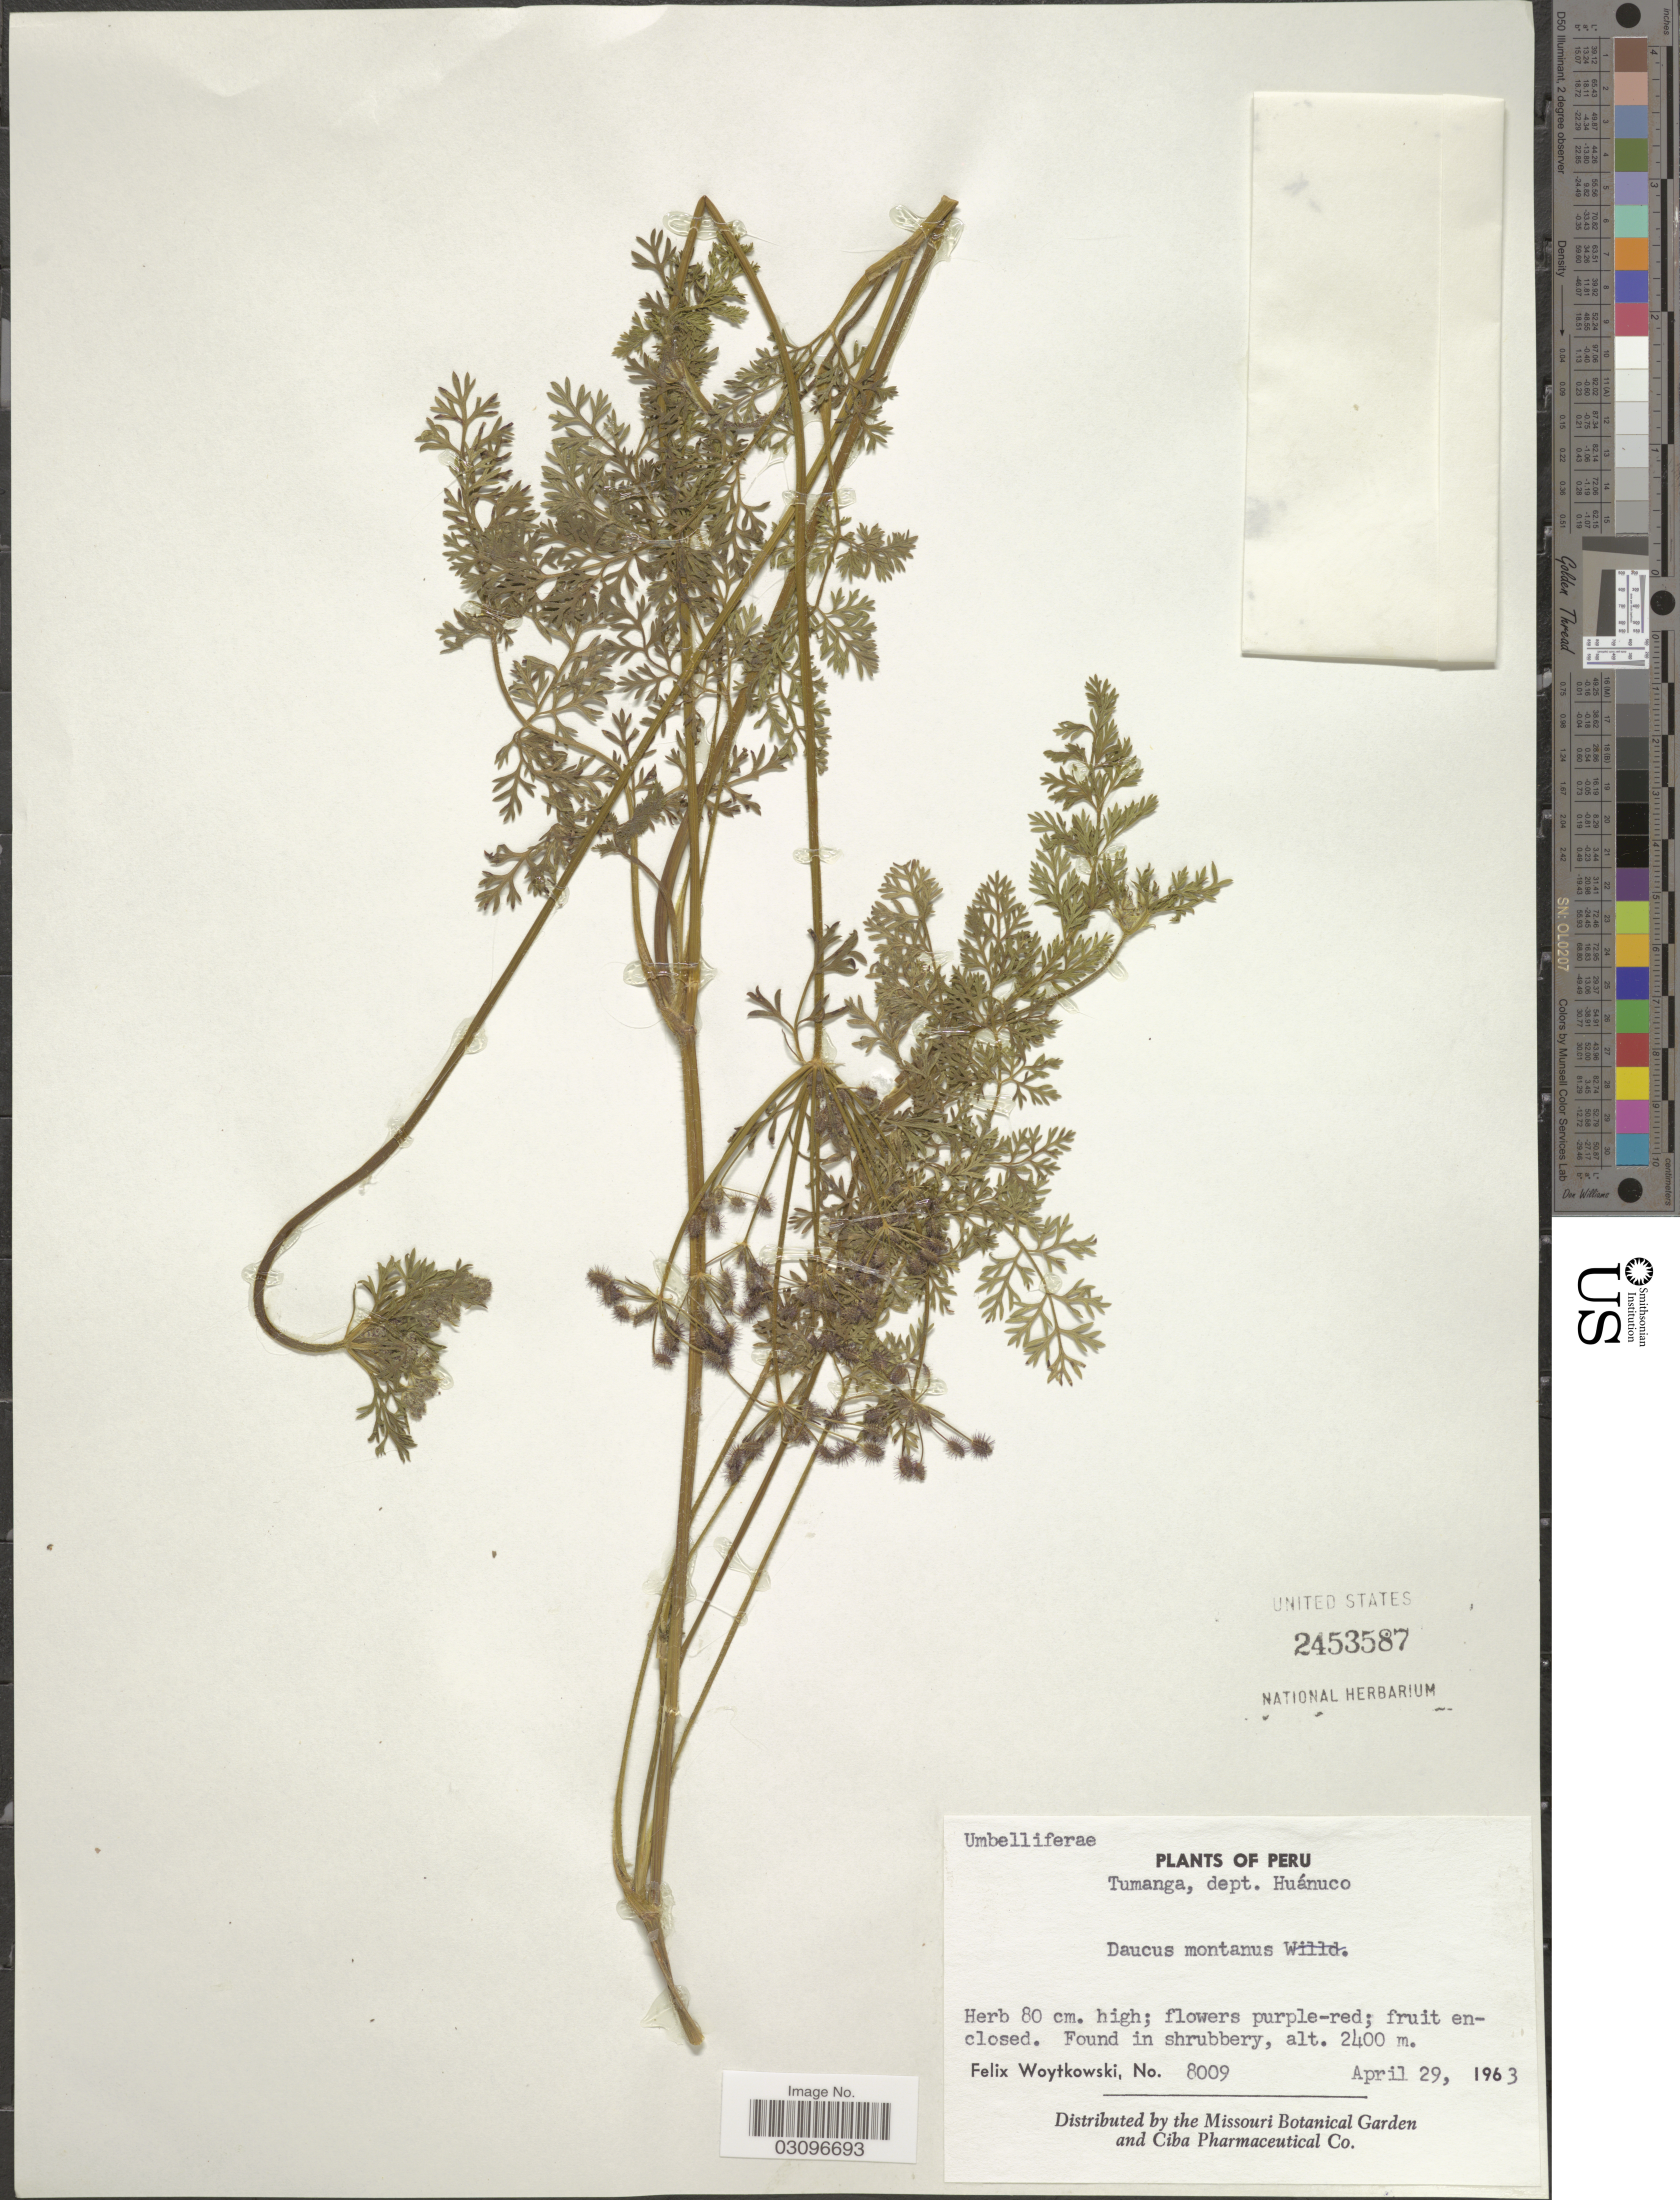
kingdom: Plantae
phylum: Tracheophyta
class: Magnoliopsida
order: Apiales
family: Apiaceae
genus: Daucus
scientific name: Daucus montanus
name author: Humb. & Bonpl. ex Spreng.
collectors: F. Woytkowski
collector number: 8009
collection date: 1963-04-29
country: Peru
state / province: Huánuco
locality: Tumanga, dept. Huánuco.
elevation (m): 2400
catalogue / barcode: US 2453587